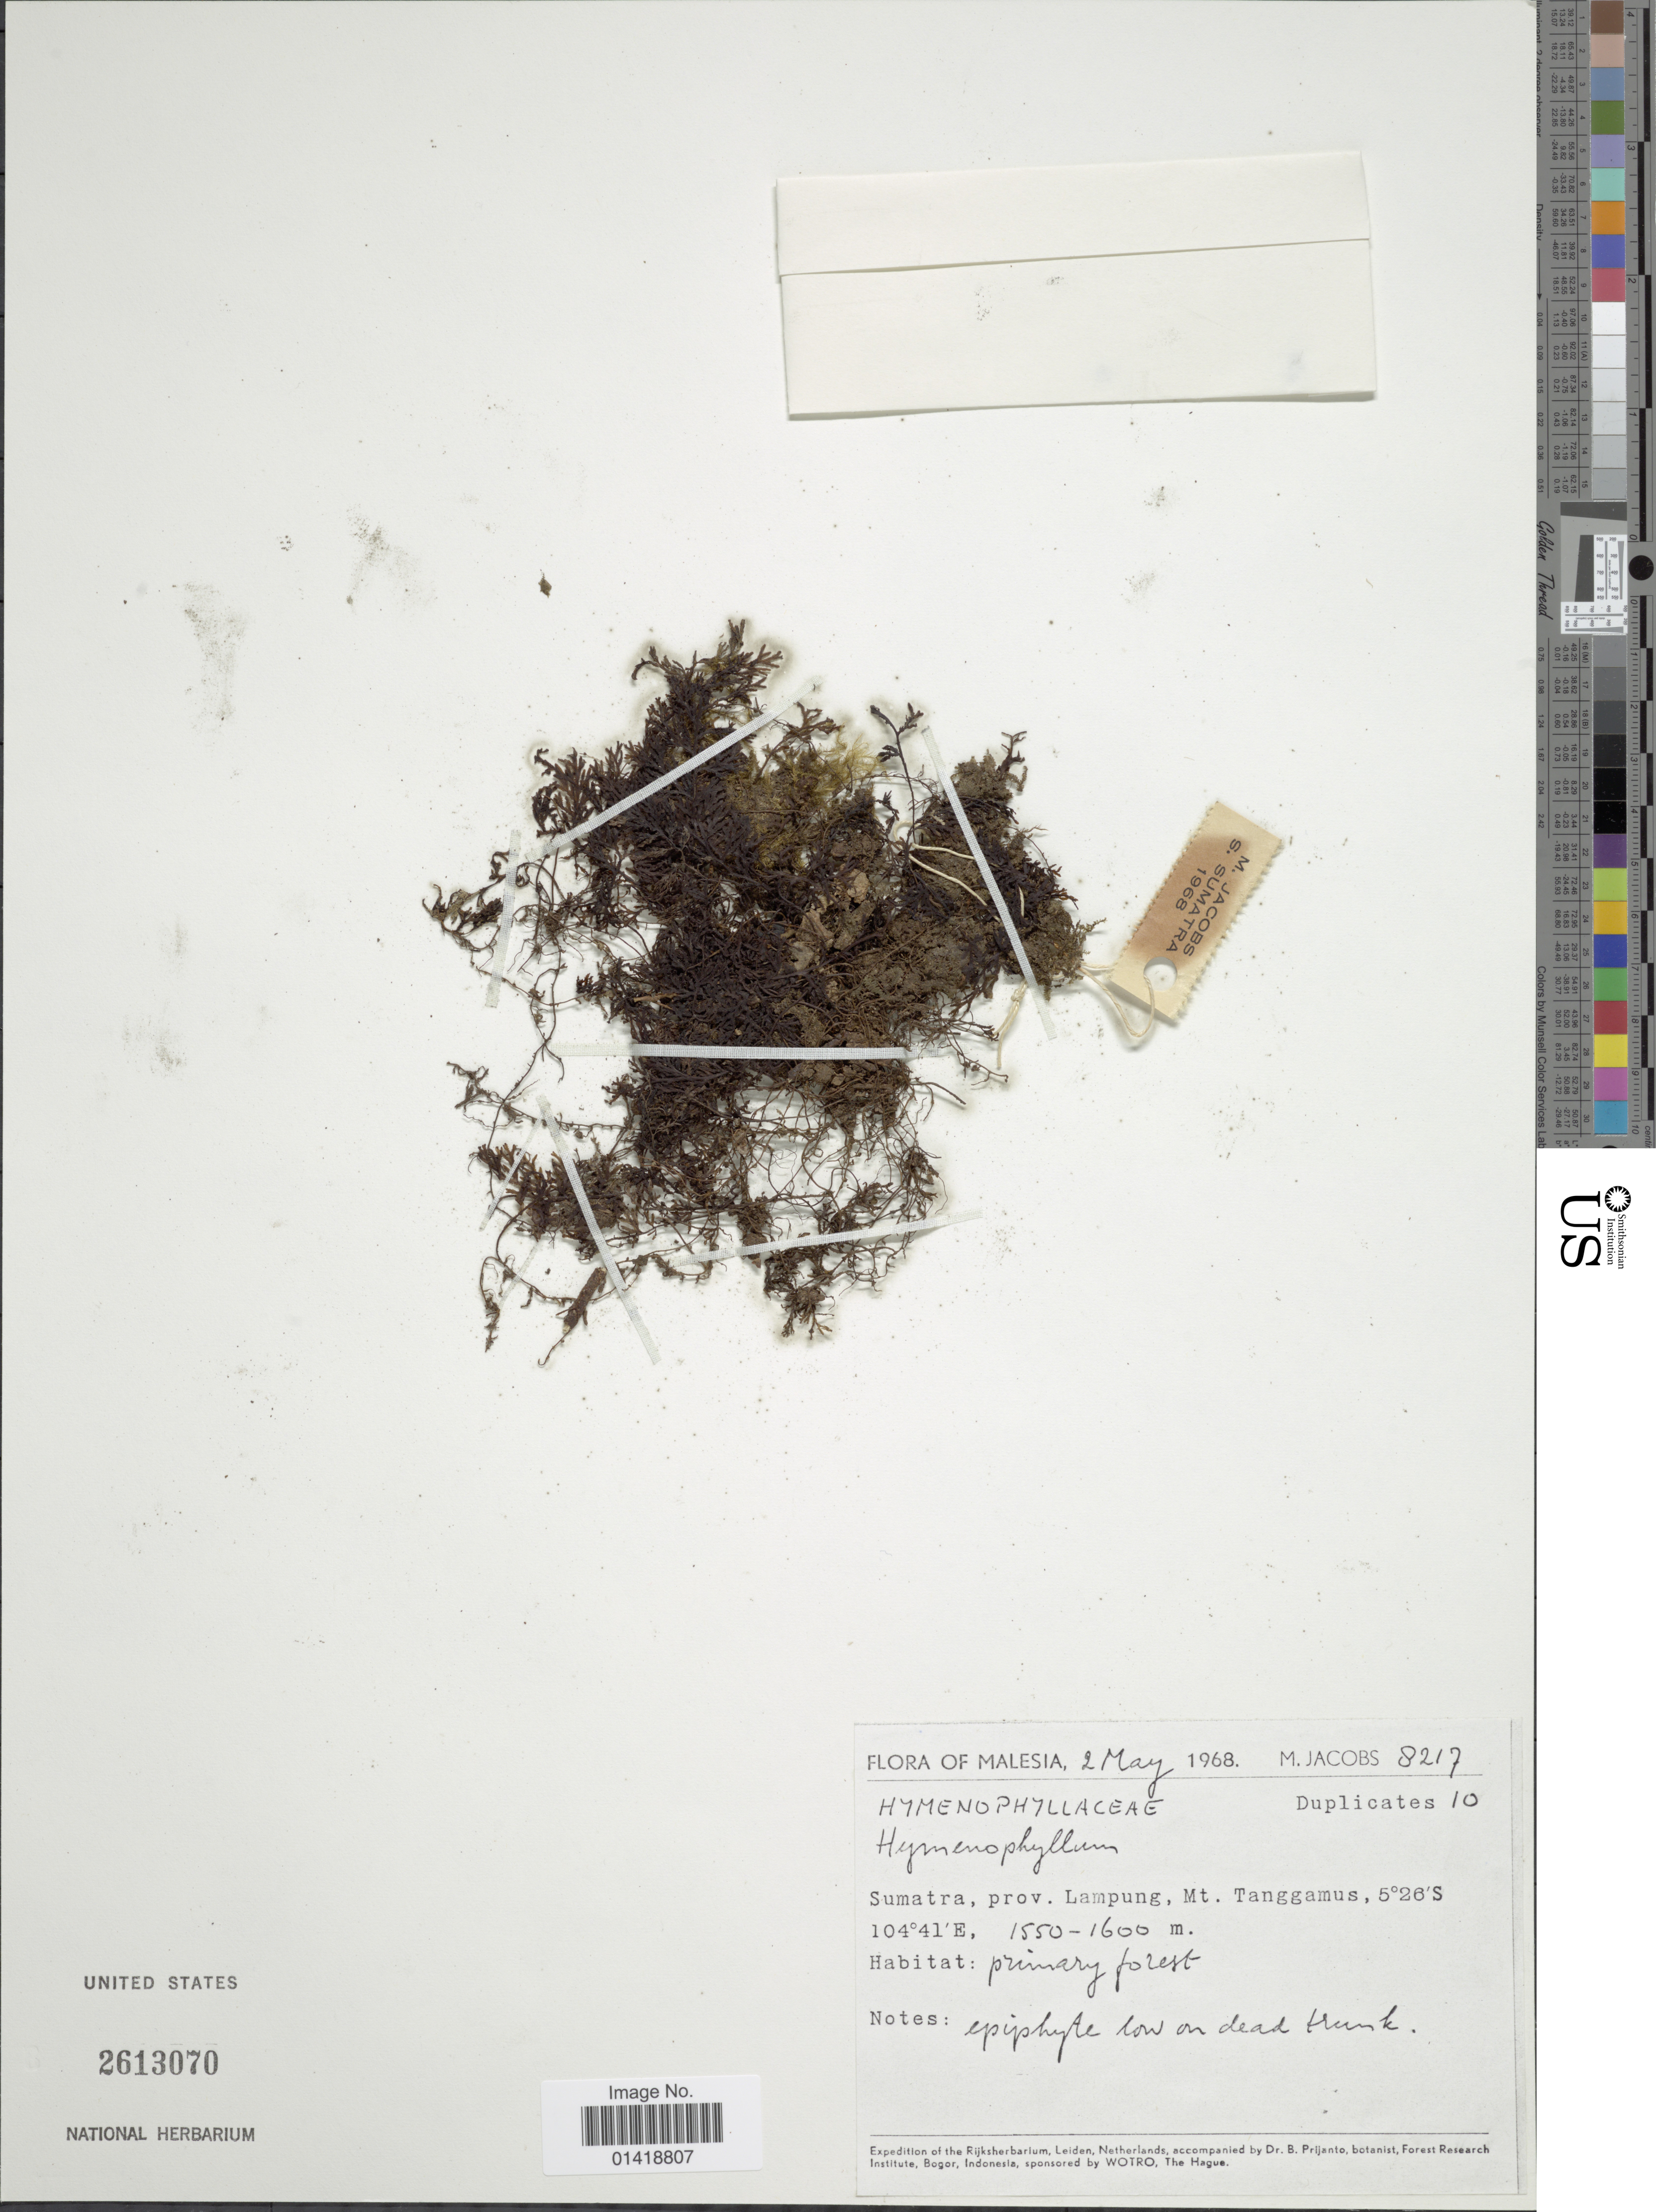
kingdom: Plantae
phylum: Tracheophyta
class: Polypodiopsida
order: Hymenophyllales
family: Hymenophyllaceae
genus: Hymenophyllum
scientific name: Hymenophyllum sp.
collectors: M. Jacobs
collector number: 8217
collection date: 1968-05-02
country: Indonesia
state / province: Sumatra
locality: Malesia. Sumatra Prov. Lampung, Mt. Tanggamus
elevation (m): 1550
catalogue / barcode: US 2613070